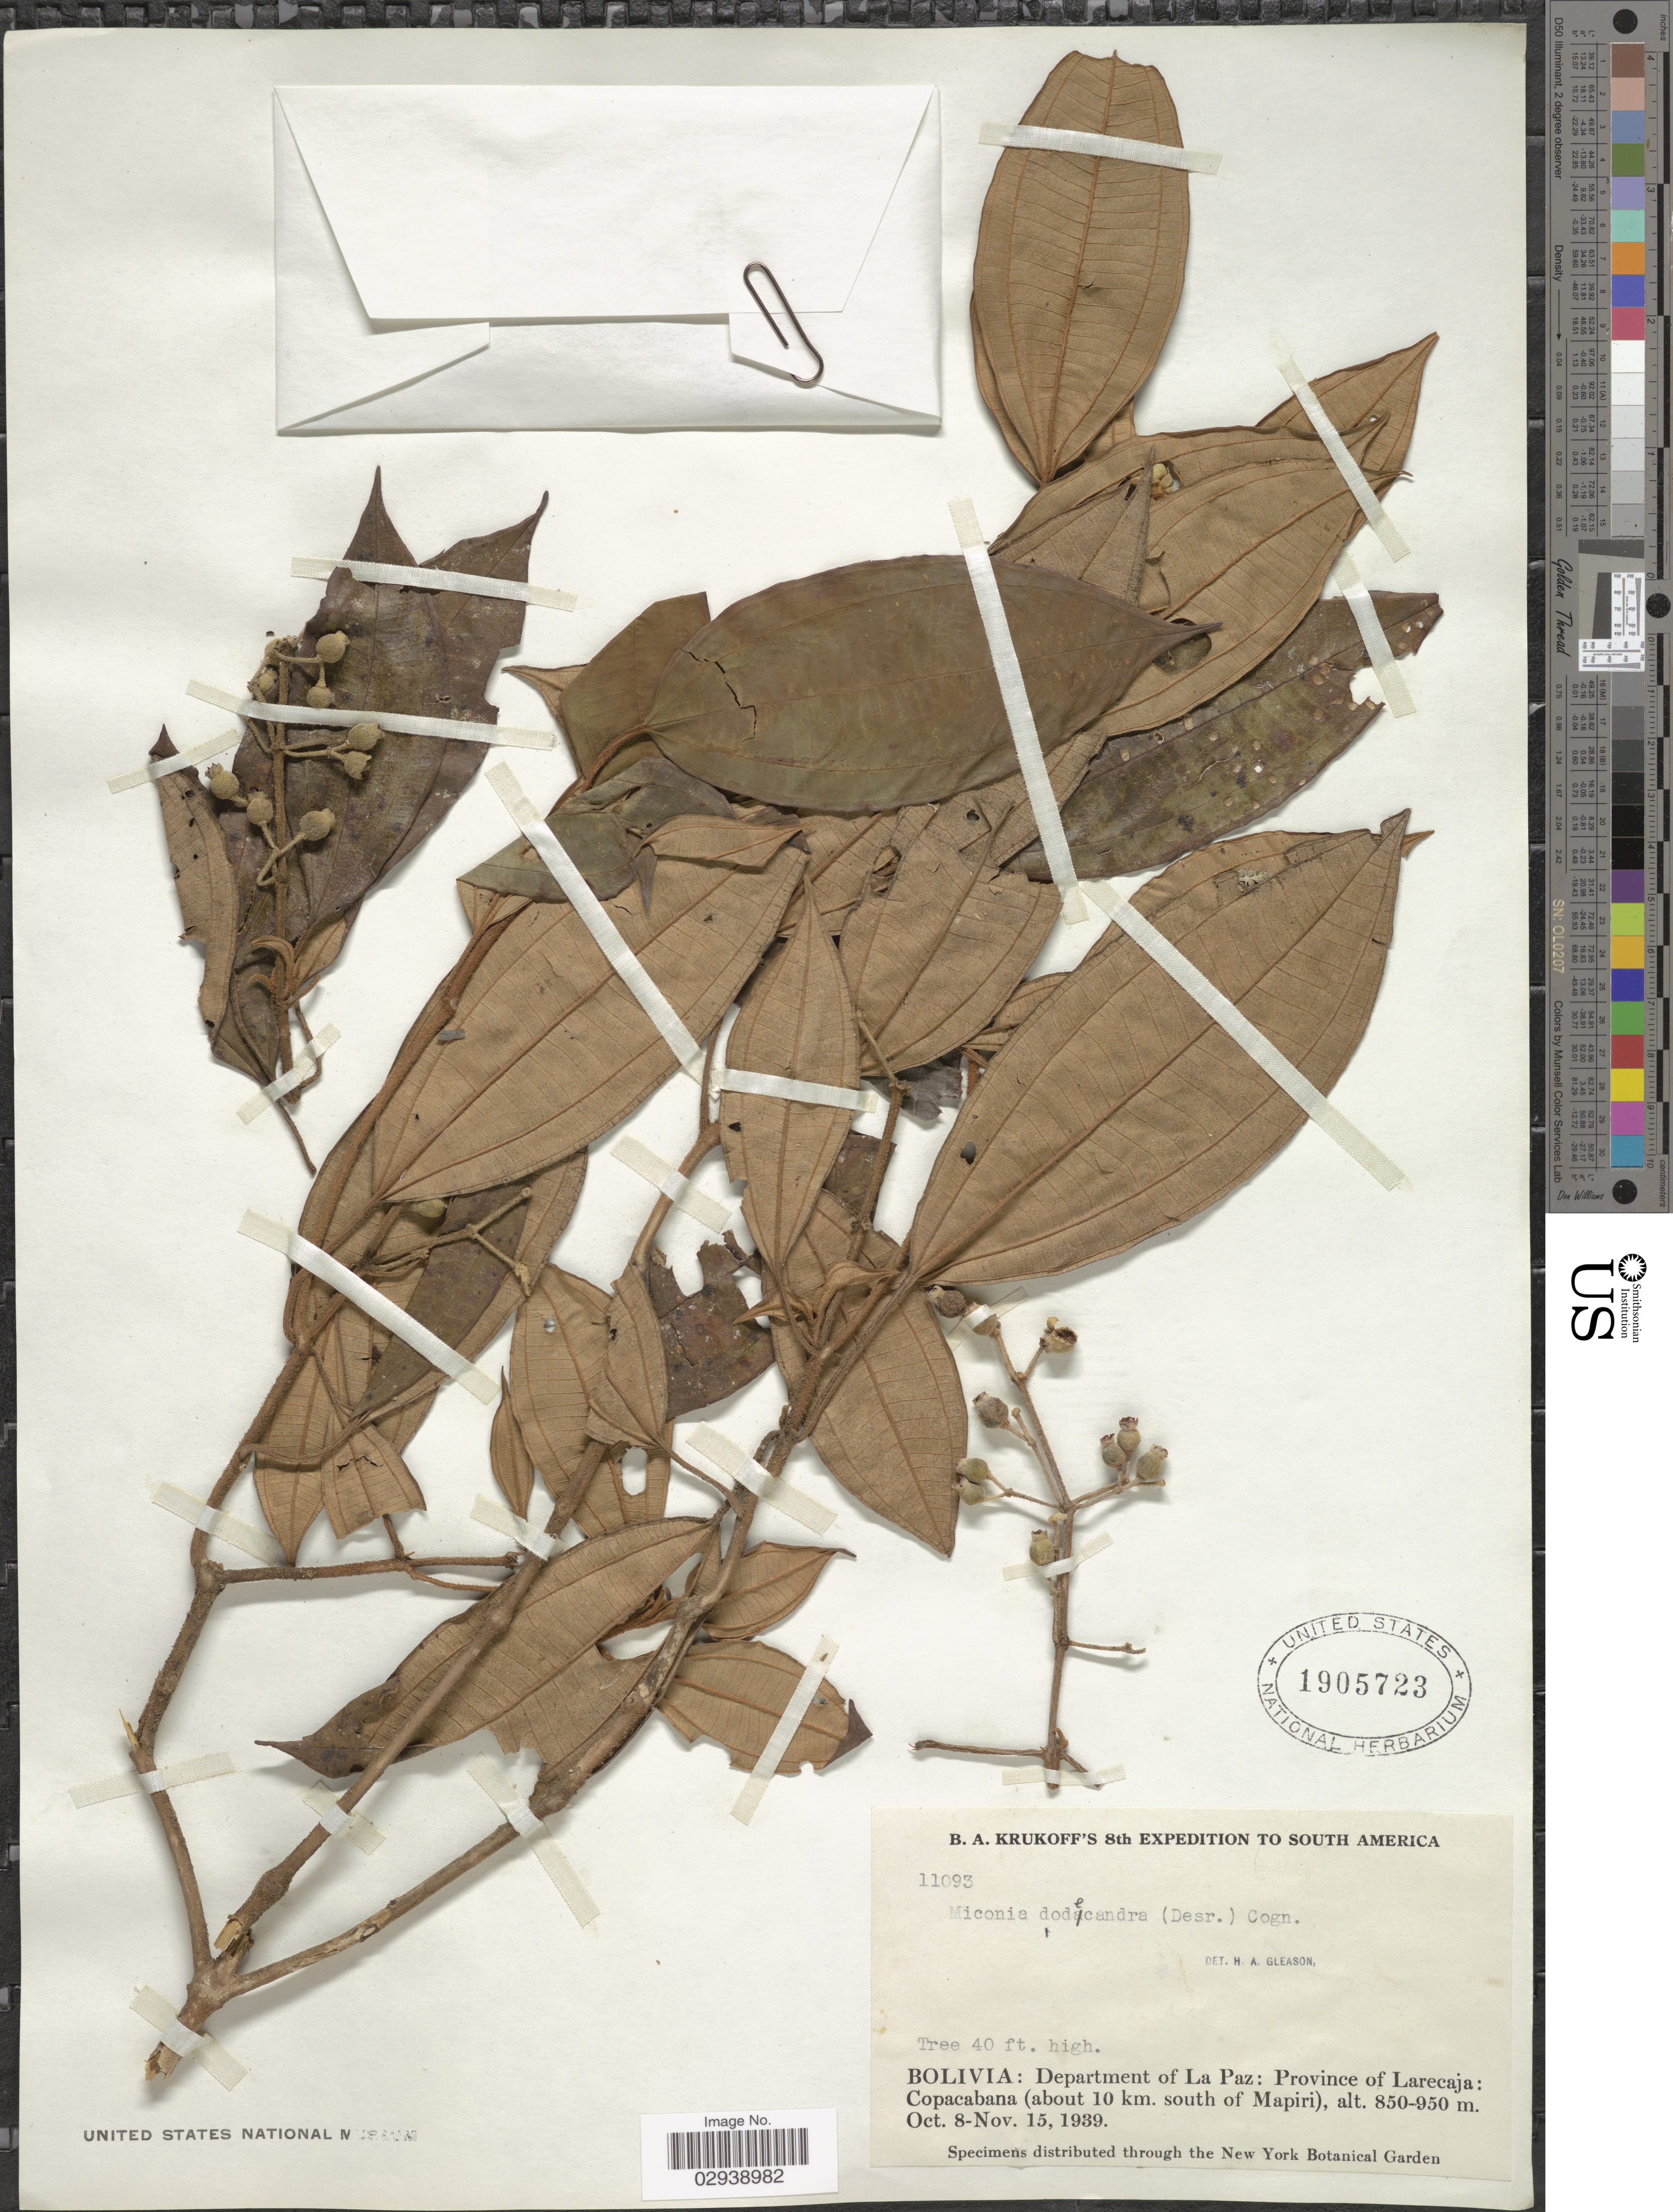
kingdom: Plantae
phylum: Tracheophyta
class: Magnoliopsida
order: Myrtales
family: Melastomataceae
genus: Miconia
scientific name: Miconia dodecandra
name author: Cogn.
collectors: B. A. Krukoff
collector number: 11093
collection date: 1939-10-08/1939-11-15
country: Bolivia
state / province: La Paz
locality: Department of La Paz: Province of Larecaja: Copacabana (about 10 km. south of Mapiri).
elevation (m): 850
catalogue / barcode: US 1905723